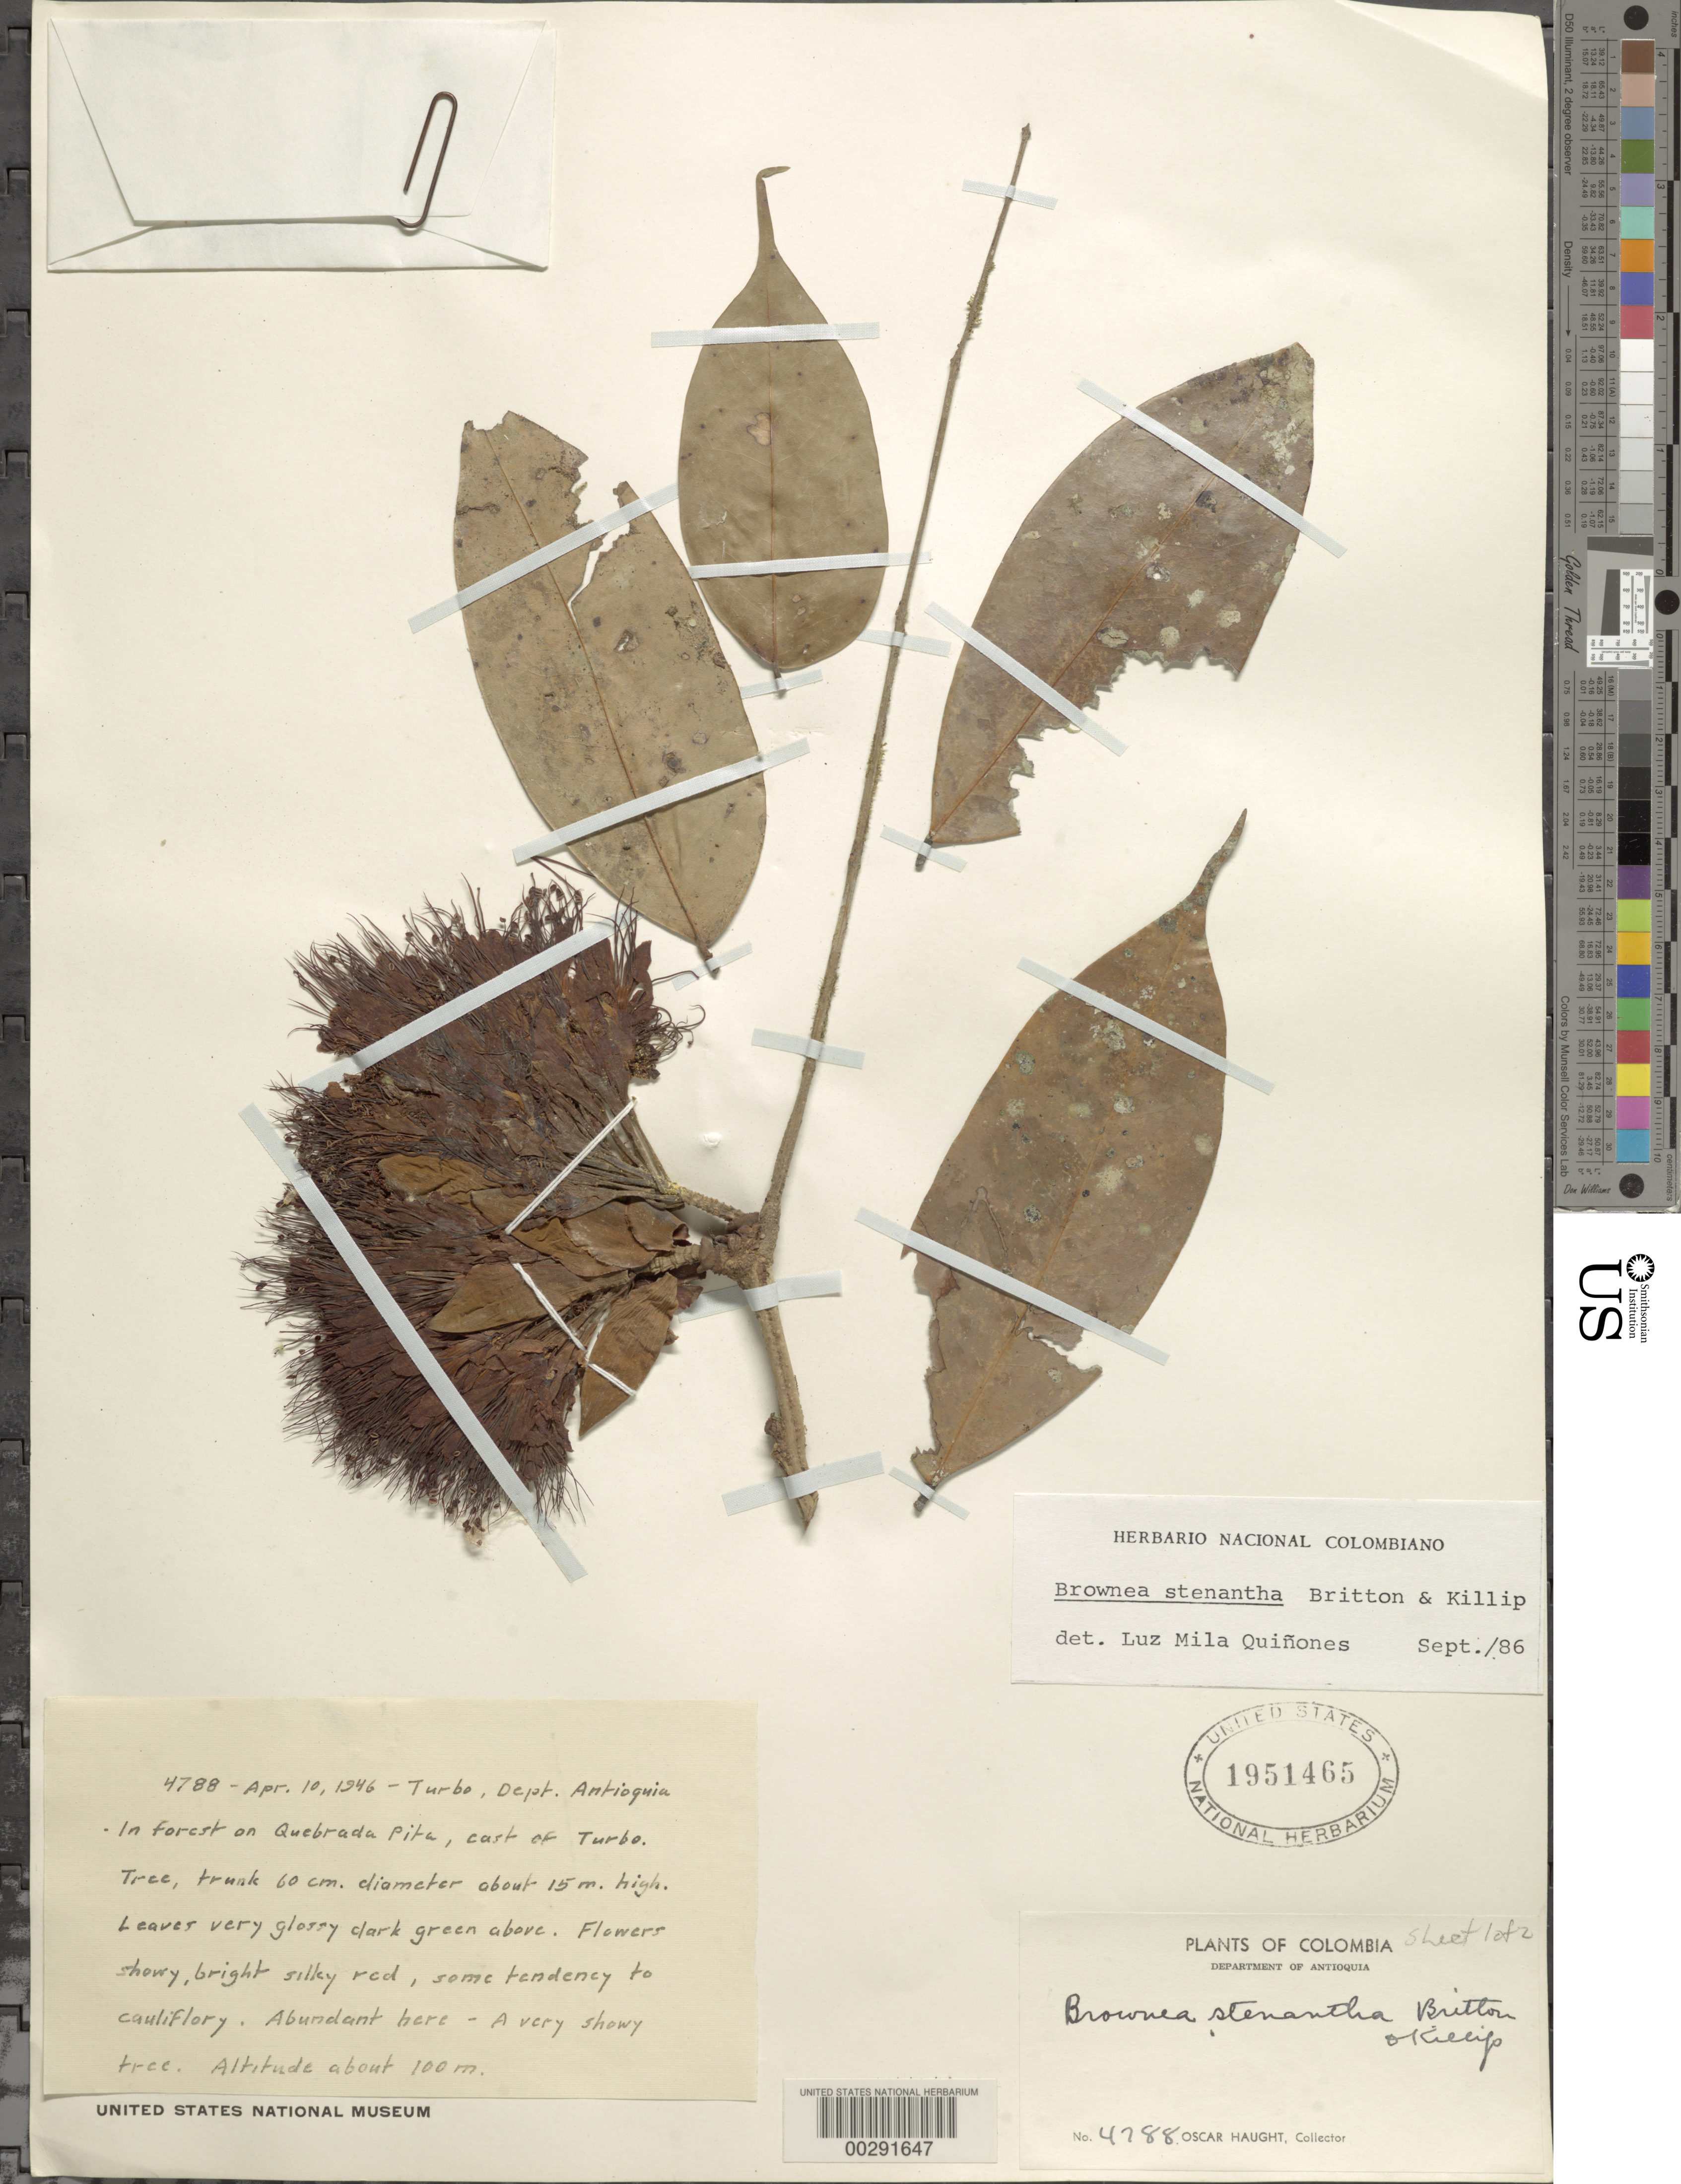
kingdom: Plantae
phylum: Tracheophyta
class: Magnoliopsida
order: Fabales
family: Fabaceae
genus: Brownea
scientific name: Brownea stenantha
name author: Britton & Killip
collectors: O. L. Haught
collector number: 4788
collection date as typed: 10 Apr 1946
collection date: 1946-04-10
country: Colombia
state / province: Antioquia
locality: Turbo; on Quebrada Pita, E of Turbo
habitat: Forest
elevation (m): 100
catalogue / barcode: US 1951465